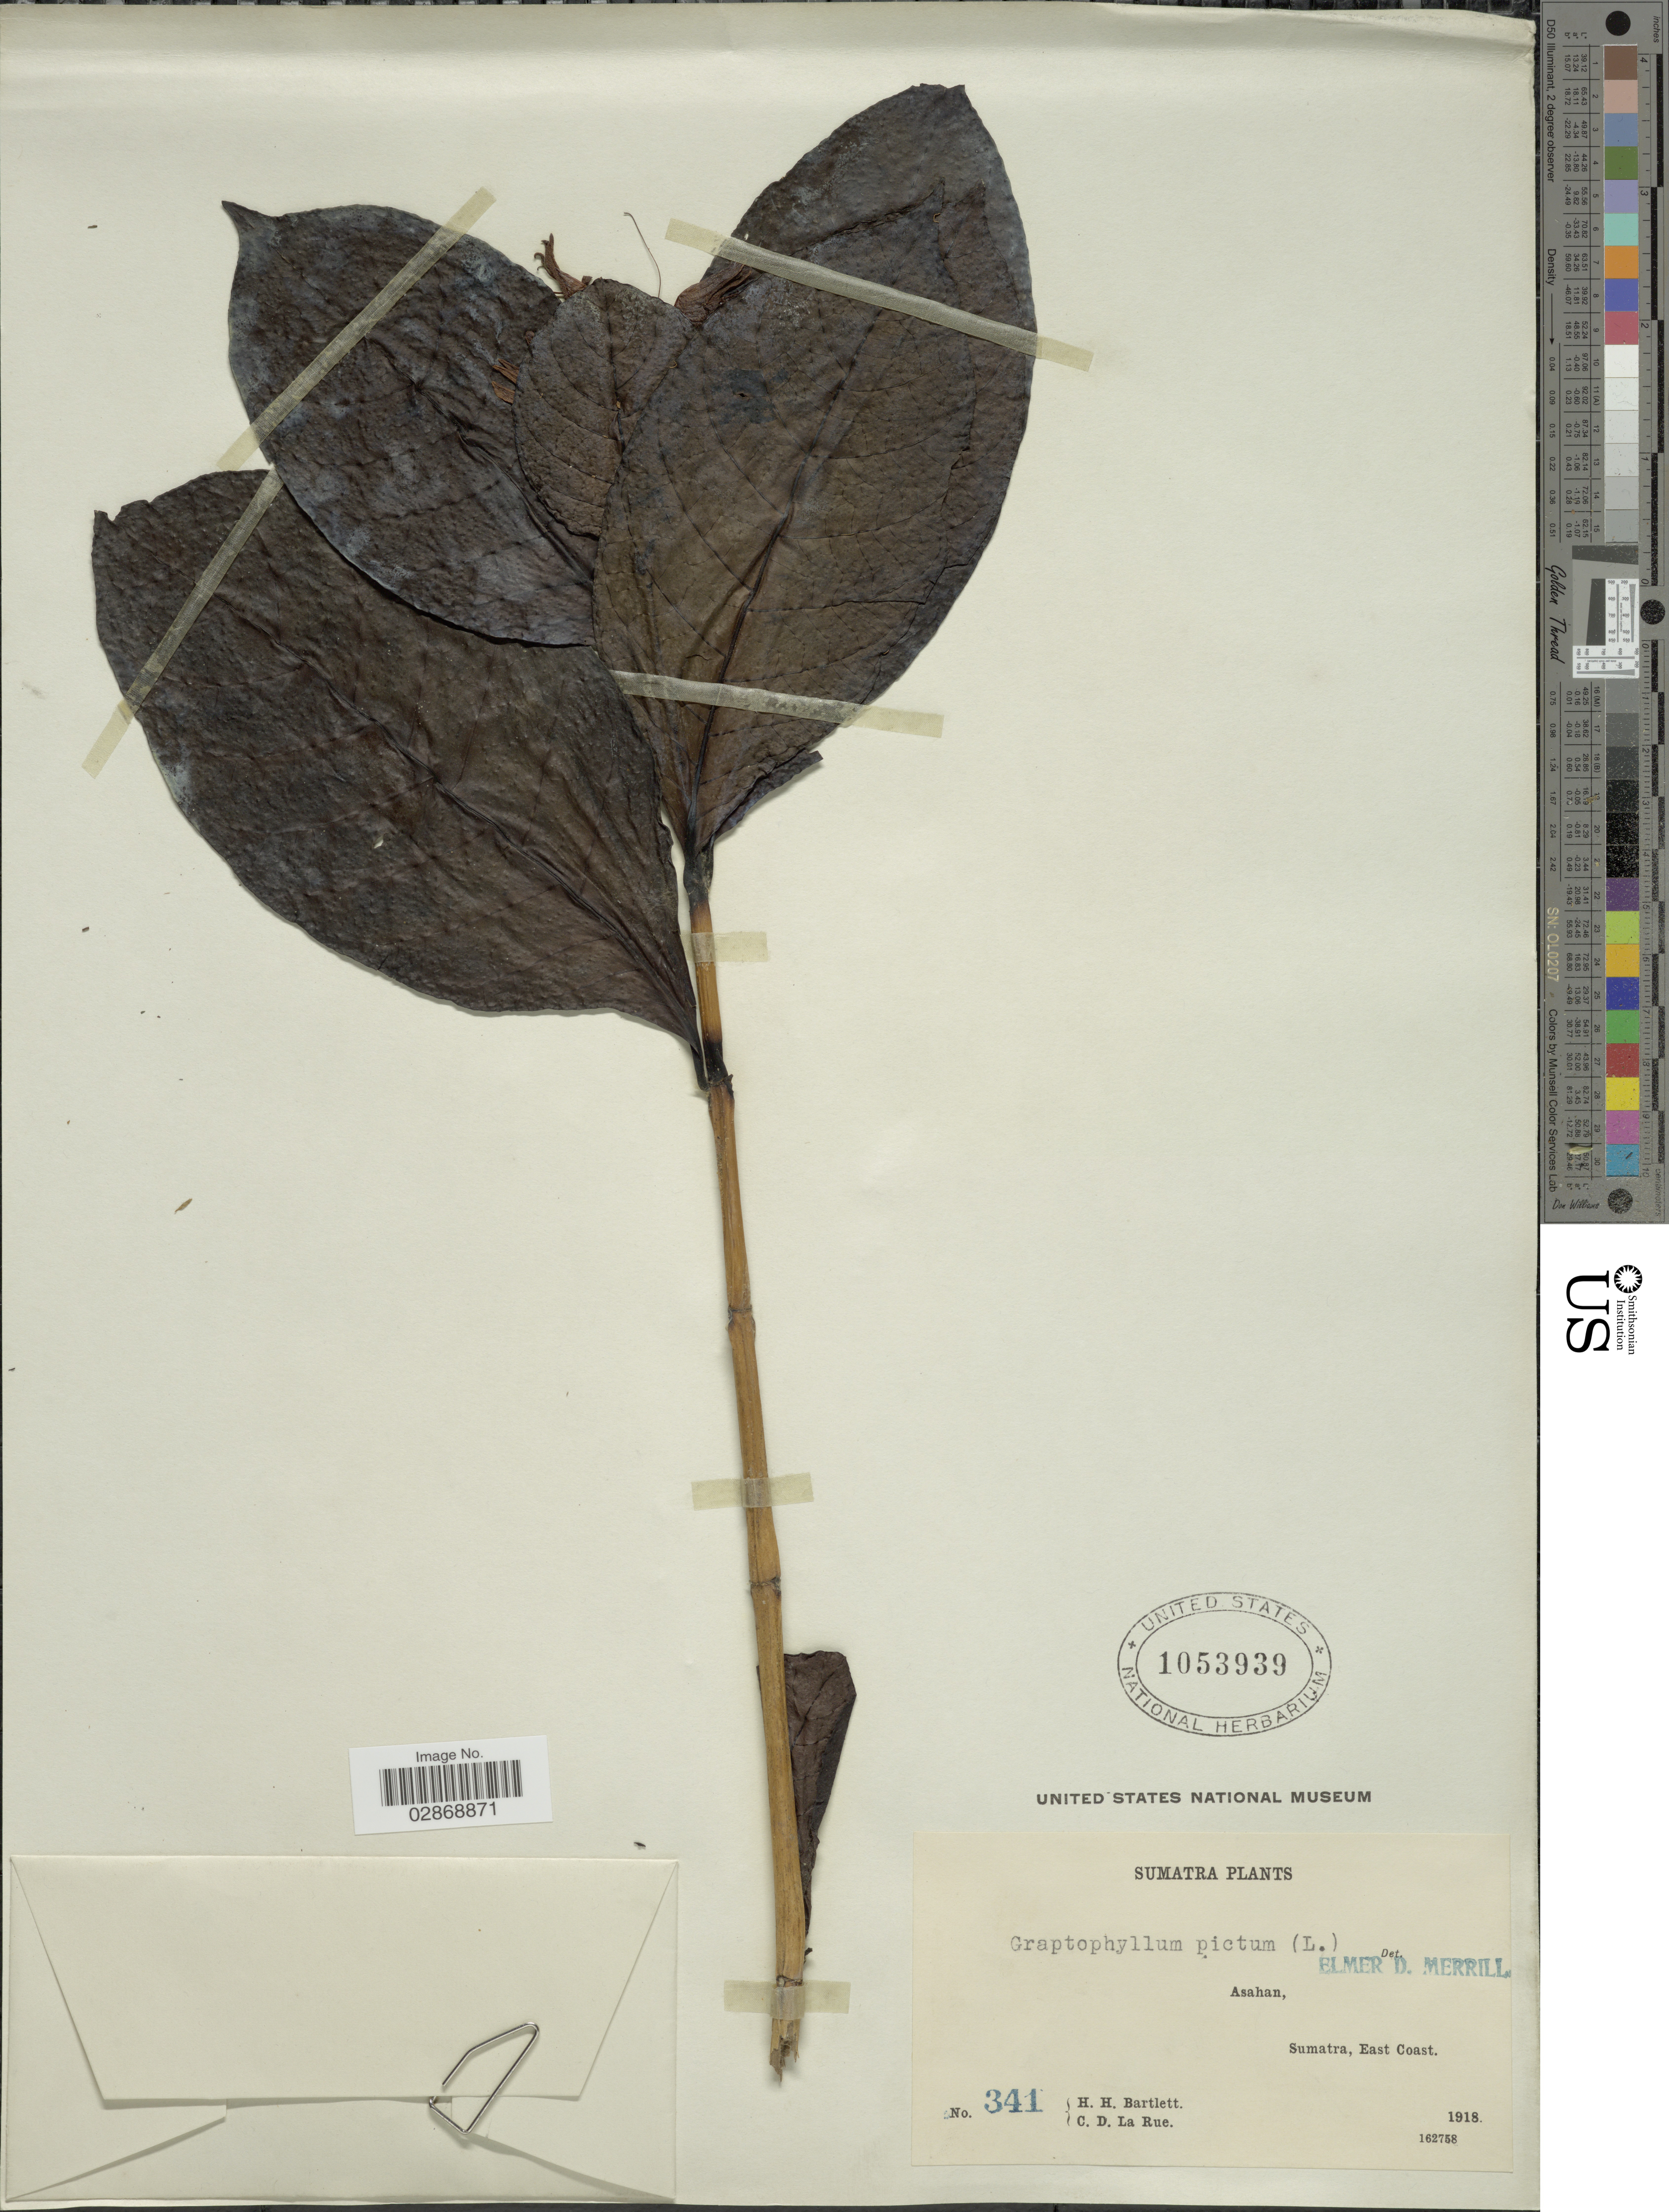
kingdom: Plantae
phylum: Tracheophyta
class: Magnoliopsida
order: Lamiales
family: Acanthaceae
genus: Graptophyllum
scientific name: Graptophyllum pictum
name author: (L.) Griff.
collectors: H. H. Bartlett & C. La Rue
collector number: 341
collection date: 1918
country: Indonesia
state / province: Sumatra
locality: Asahan. East Coast.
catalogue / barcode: US 1053939